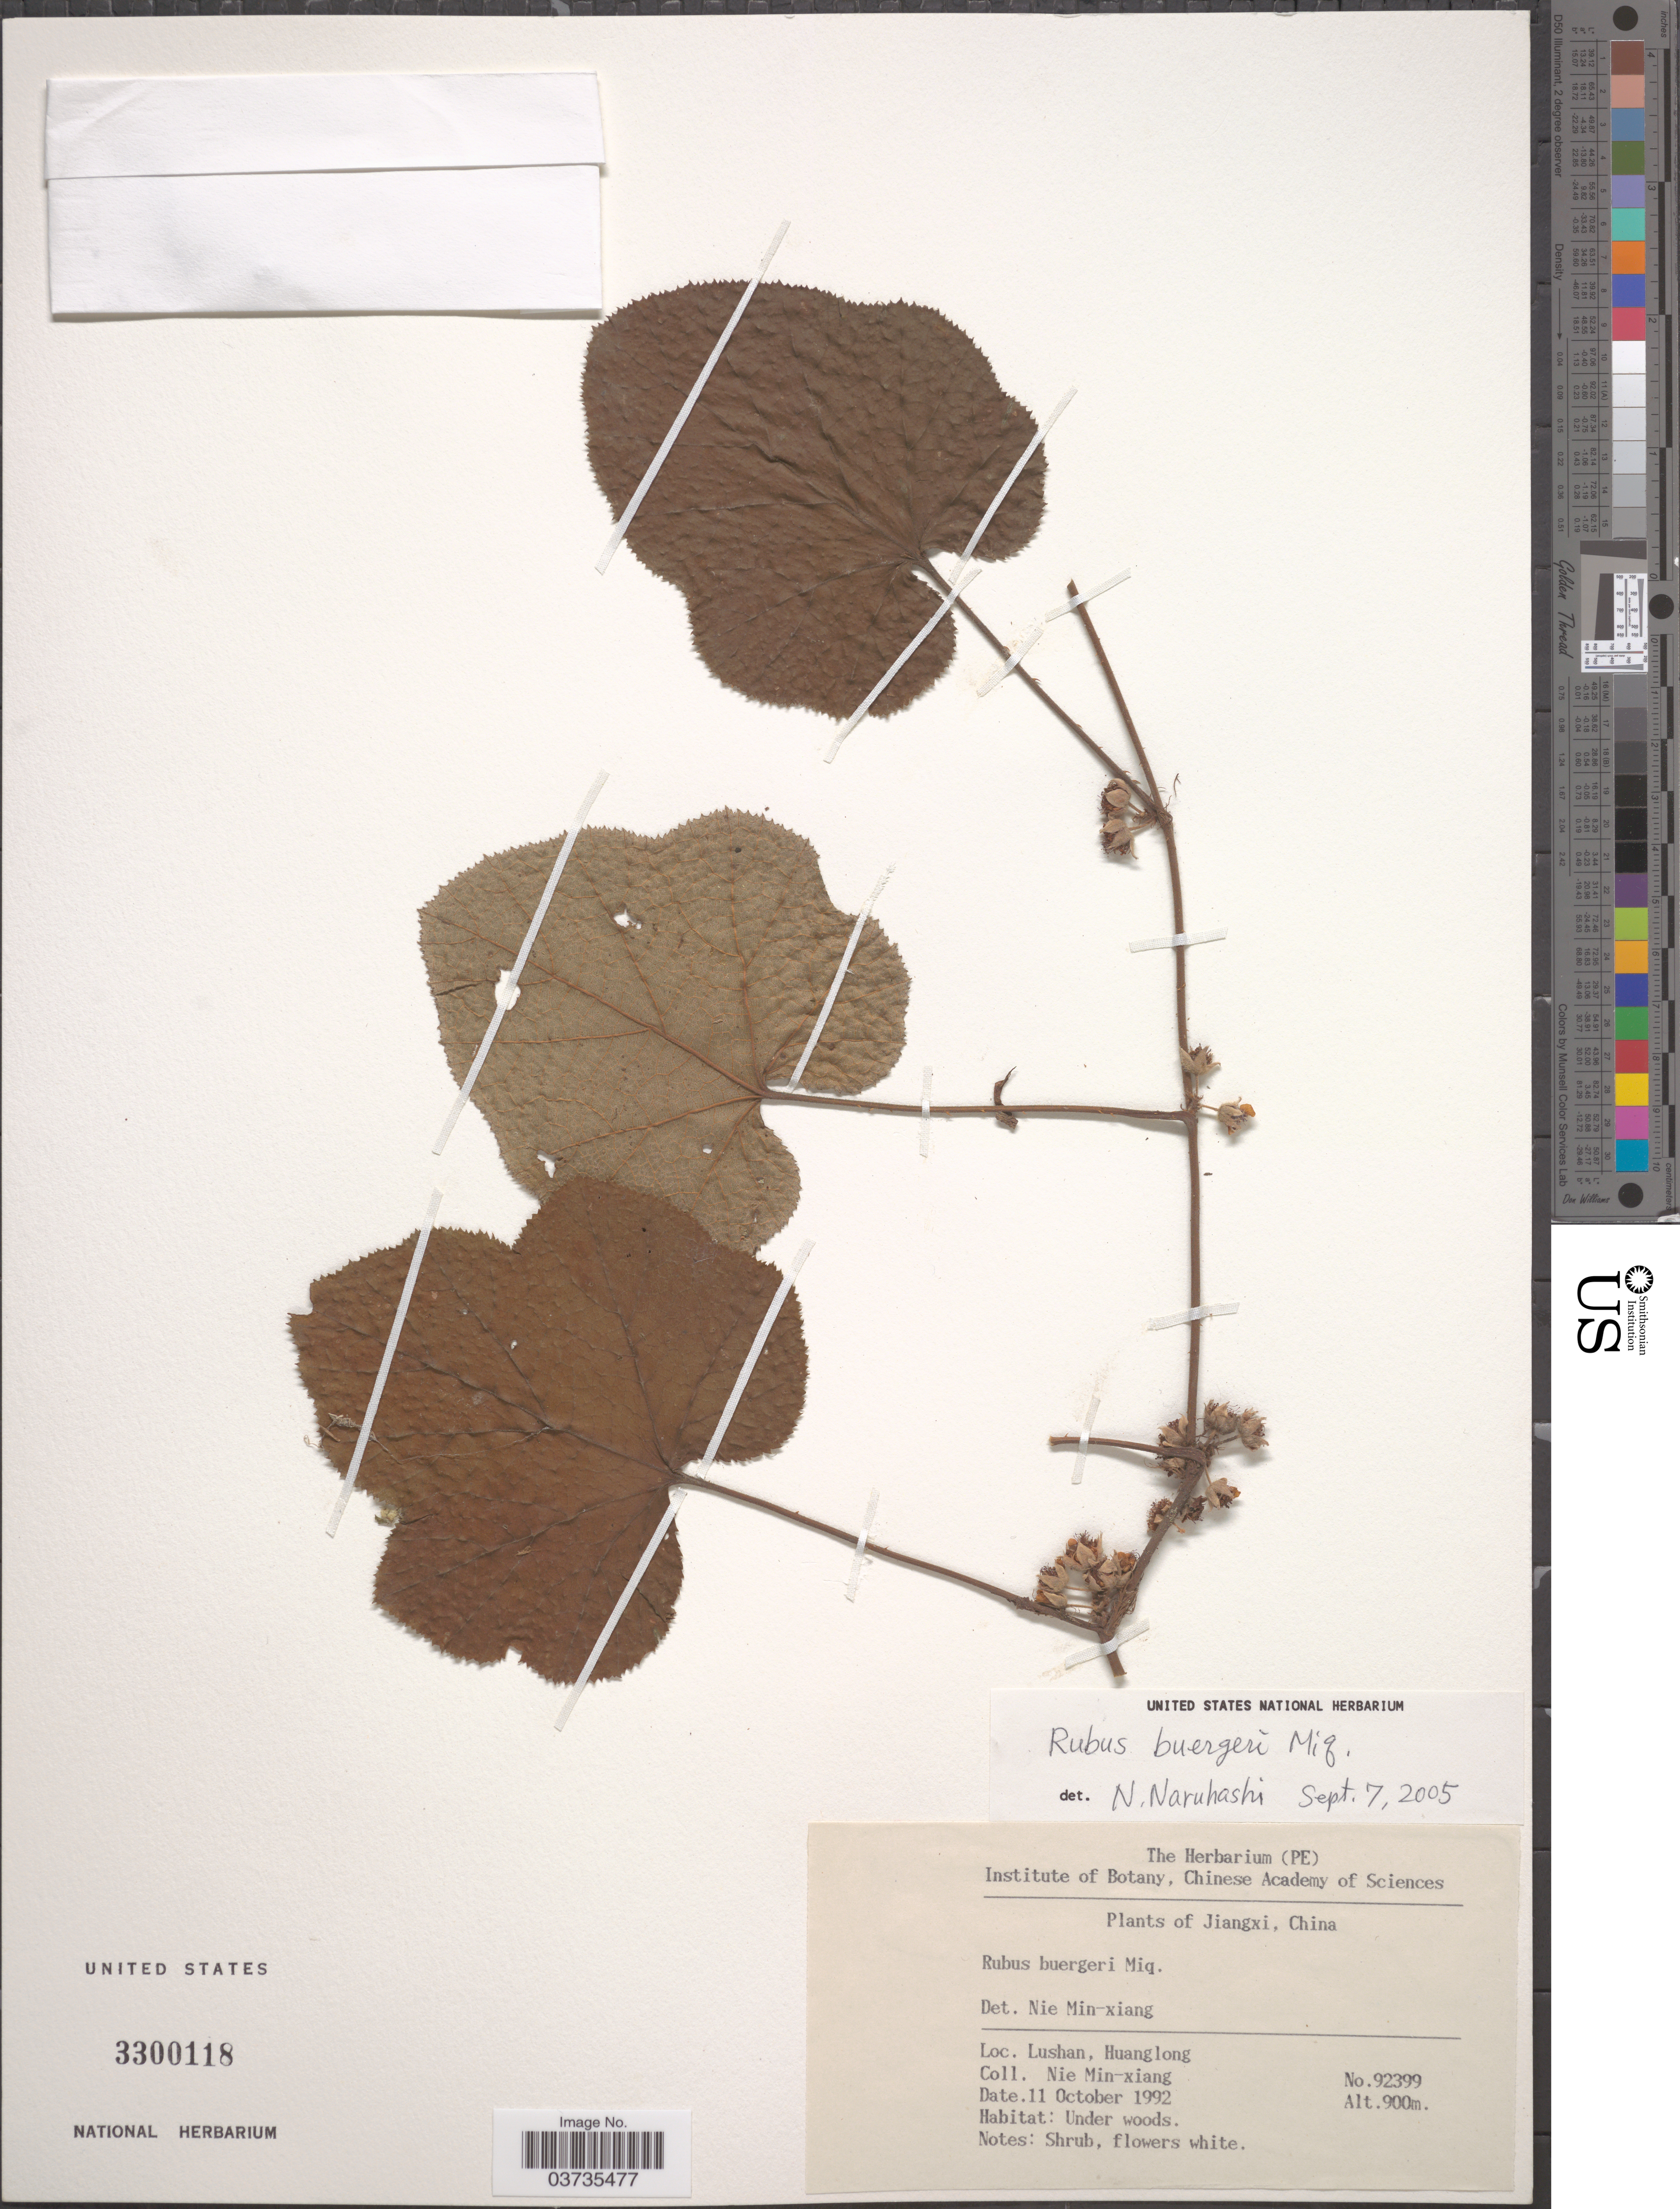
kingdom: Plantae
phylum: Tracheophyta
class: Magnoliopsida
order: Rosales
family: Rosaceae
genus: Rubus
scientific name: Rubus buergeri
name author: Miq.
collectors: M. Nie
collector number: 92399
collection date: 1992-10-11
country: China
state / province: Jiangxi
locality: Lushan, Huanglong.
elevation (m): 900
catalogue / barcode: US 3300118